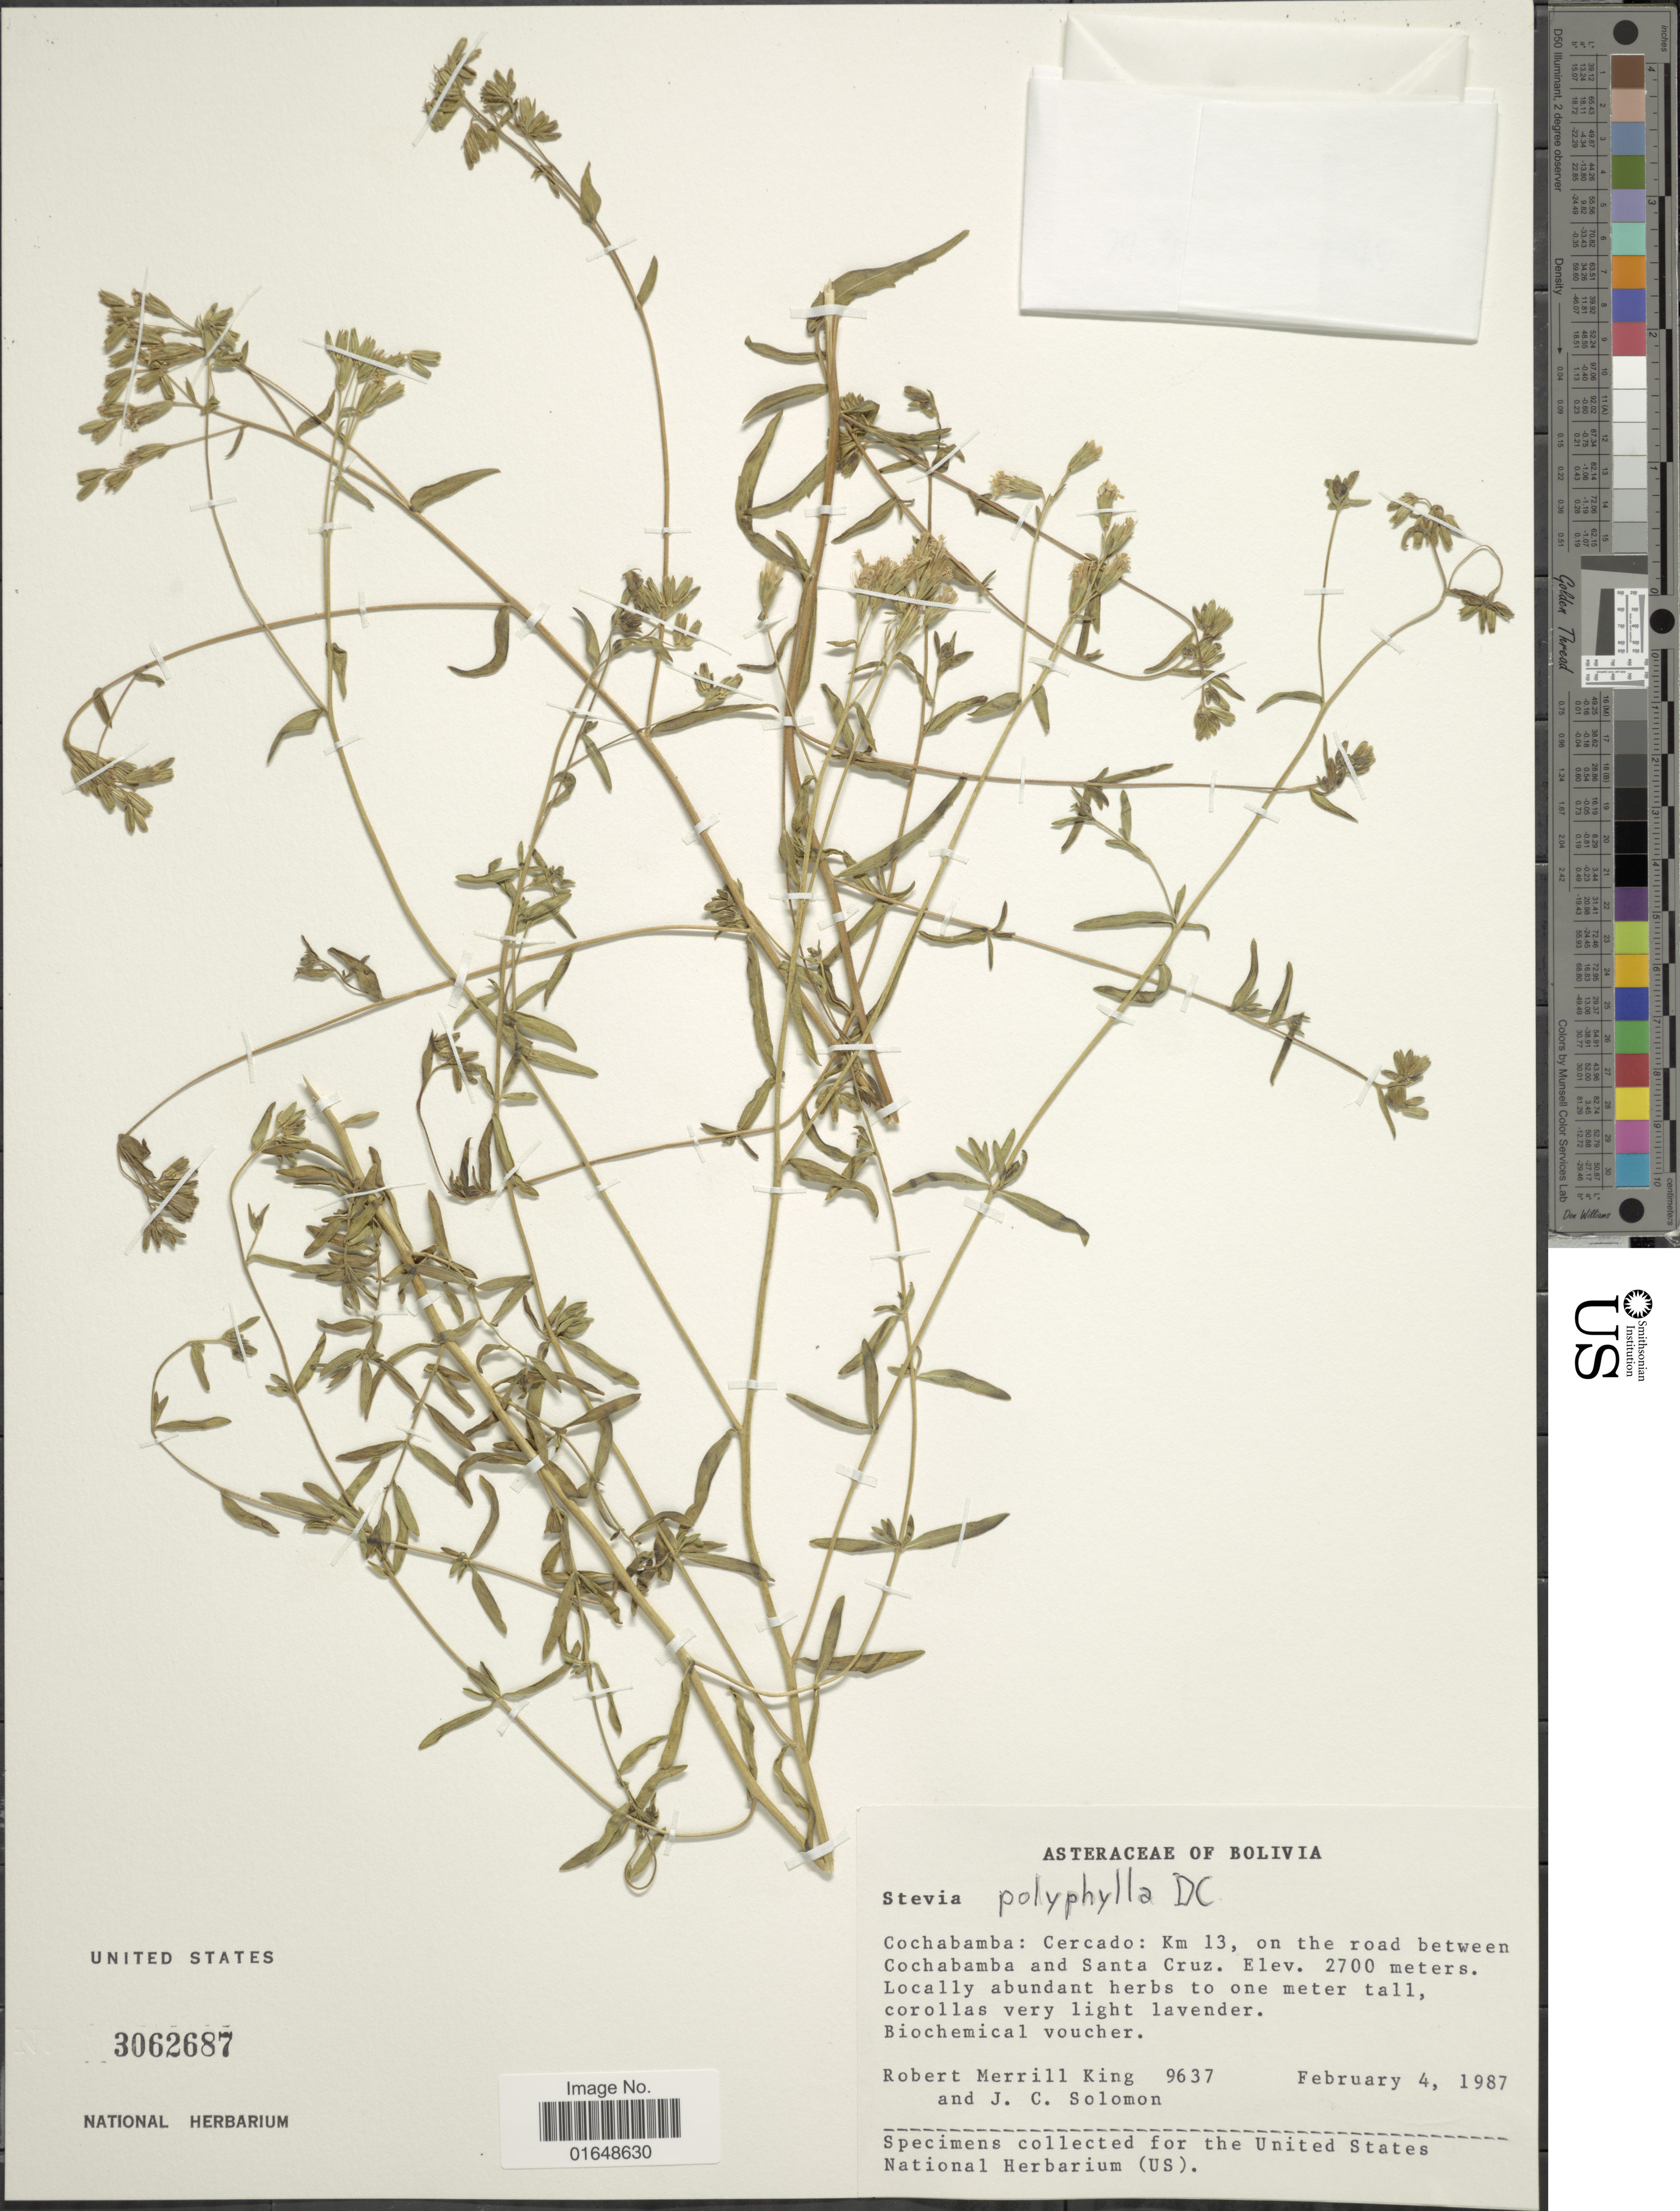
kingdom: Plantae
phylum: Tracheophyta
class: Magnoliopsida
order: Asterales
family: Asteraceae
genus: Stevia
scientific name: Stevia polyphylla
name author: DC.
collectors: R. M. King & J. C. Solomon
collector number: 9637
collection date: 1987-02-04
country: Bolivia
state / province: Cochabamba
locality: Cochabamba: Cercado: Km 13, on the road between Cochabamba and Santa Cruz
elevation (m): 2700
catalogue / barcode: US 3062687